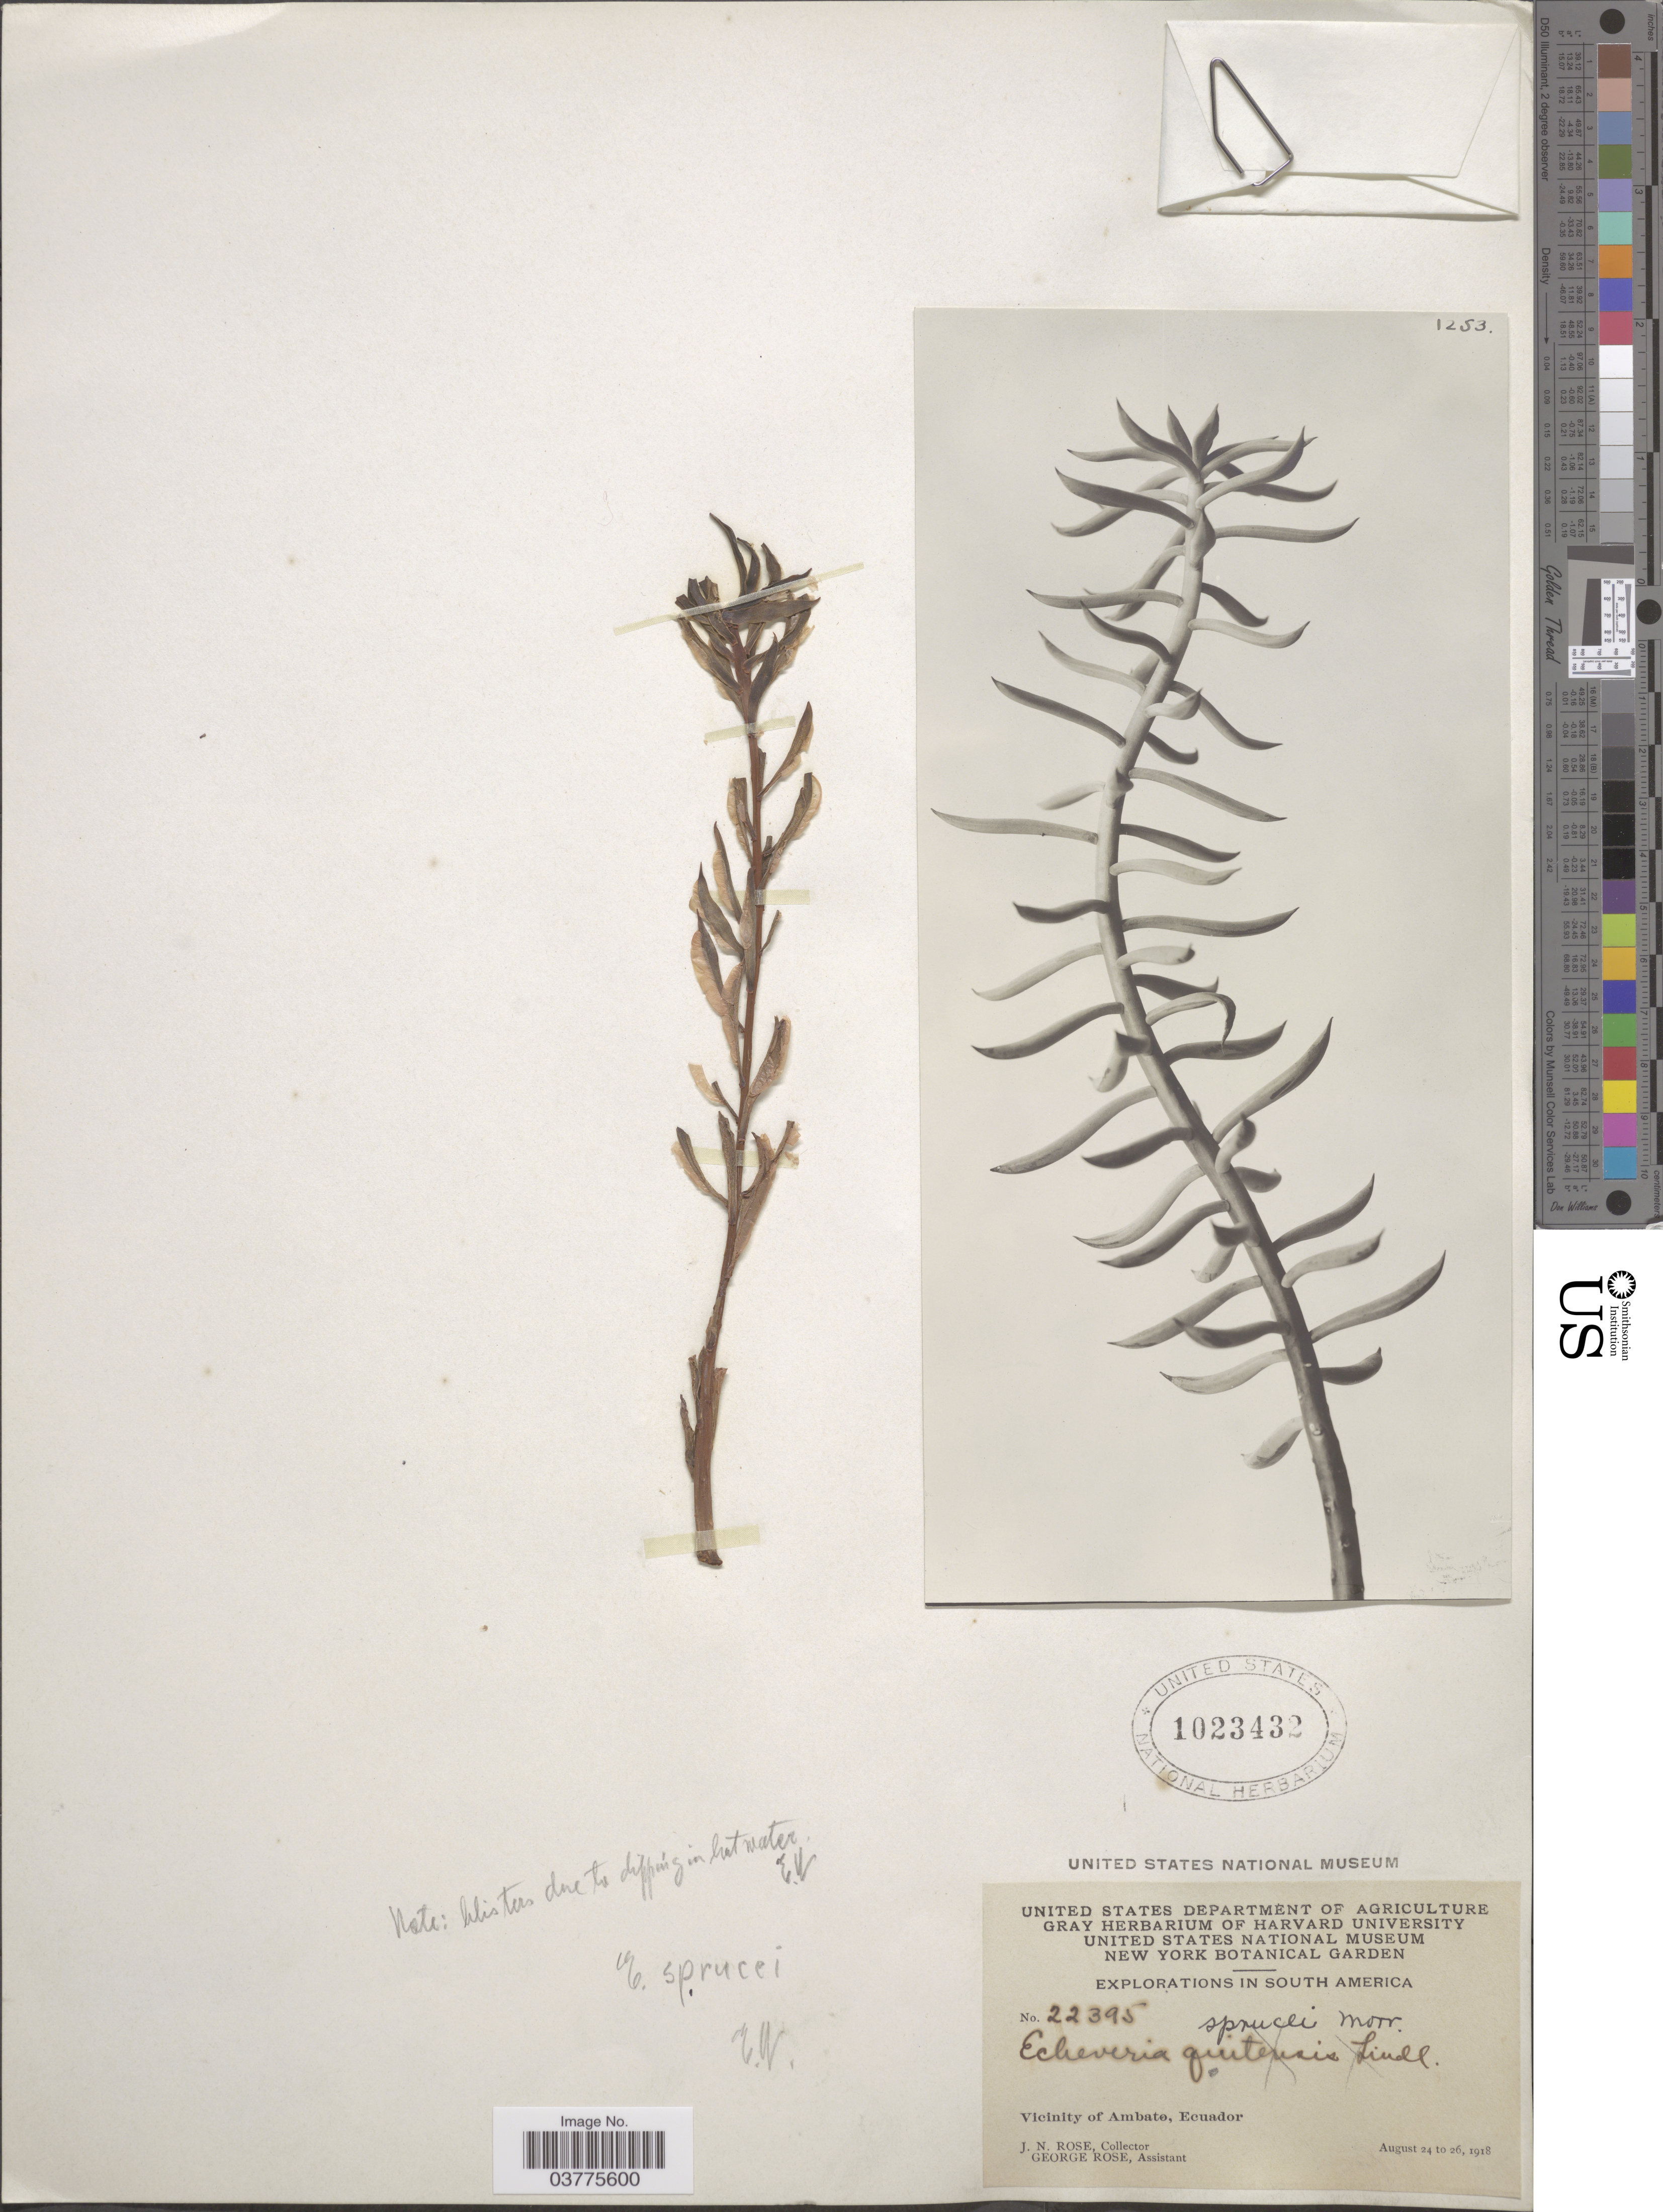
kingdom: Plantae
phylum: Tracheophyta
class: Magnoliopsida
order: Saxifragales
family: Crassulaceae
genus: Echeveria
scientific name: Echeveria quitensis var. sprucei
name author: (Baker) Poelln.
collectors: J. N. Rose & G. Rose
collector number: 22395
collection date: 1918-08-24/1918-08-26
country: Ecuador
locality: Vicinity of Ambate.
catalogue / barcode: US 1023432